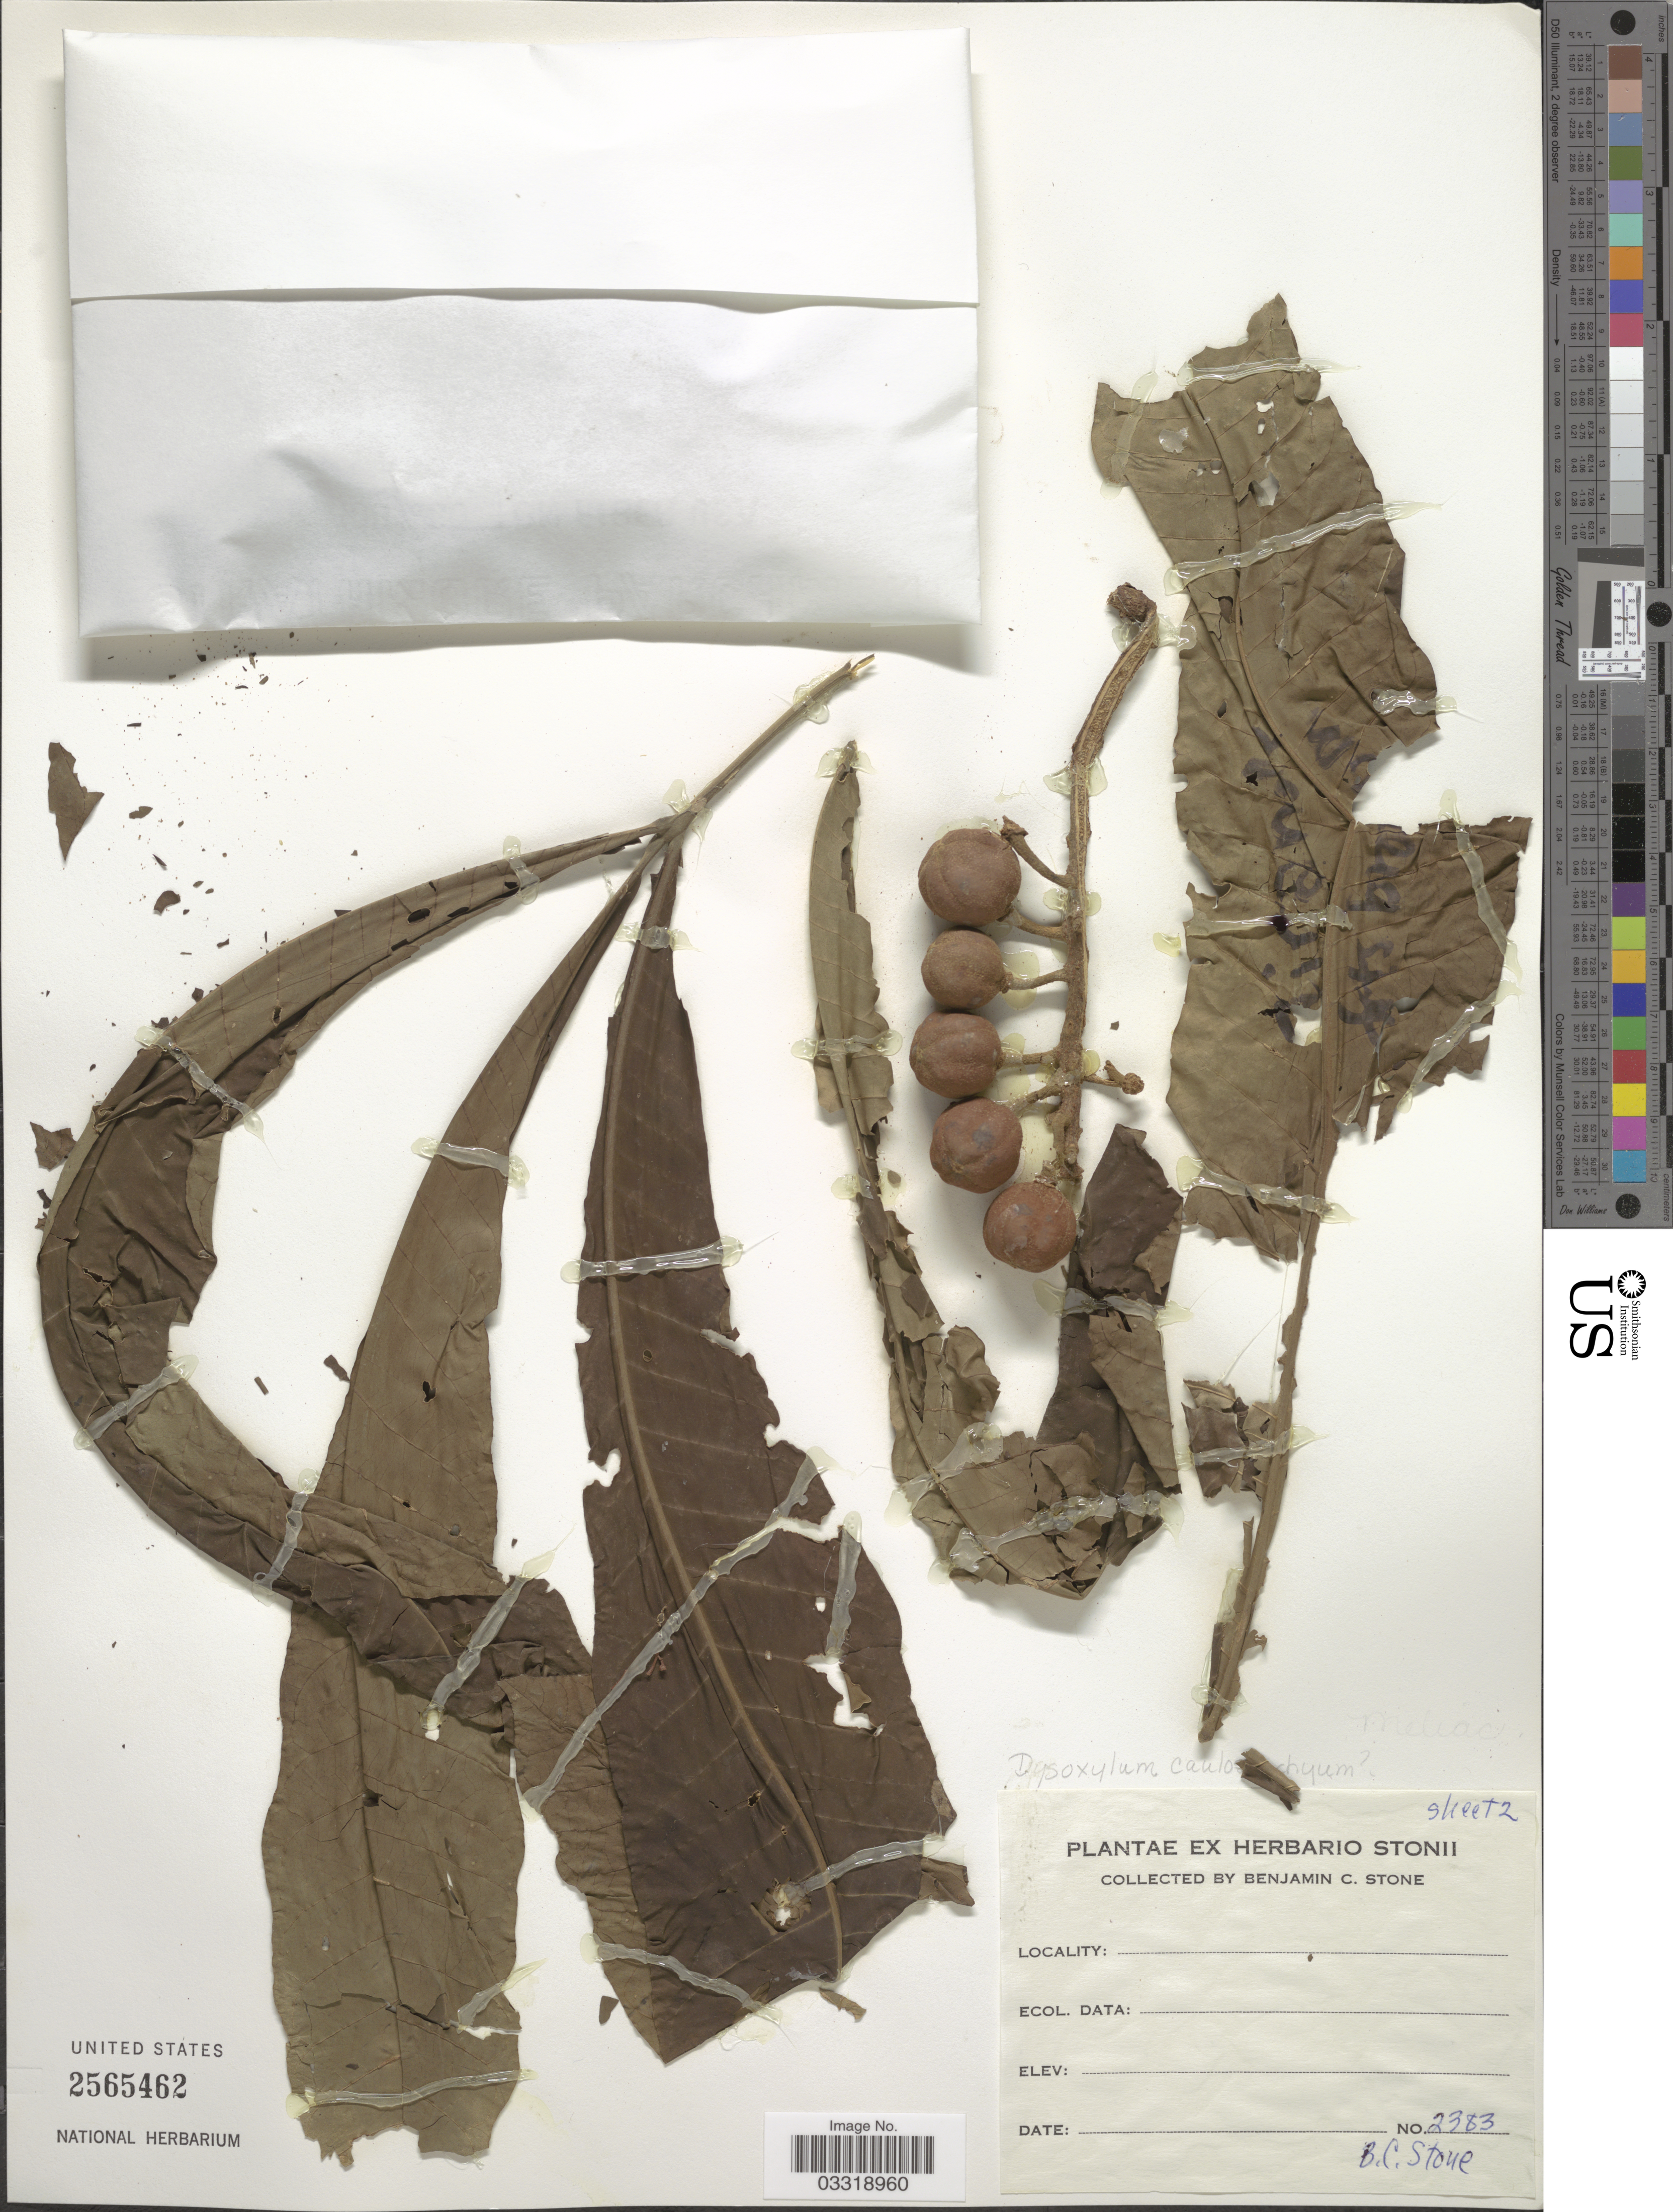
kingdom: Plantae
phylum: Tracheophyta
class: Magnoliopsida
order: Sapindales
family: Meliaceae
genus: Epicharis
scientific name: Epicharis parasitica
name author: (Osbeck) Mabb.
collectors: B. C. Stone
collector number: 2383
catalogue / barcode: US 2565462